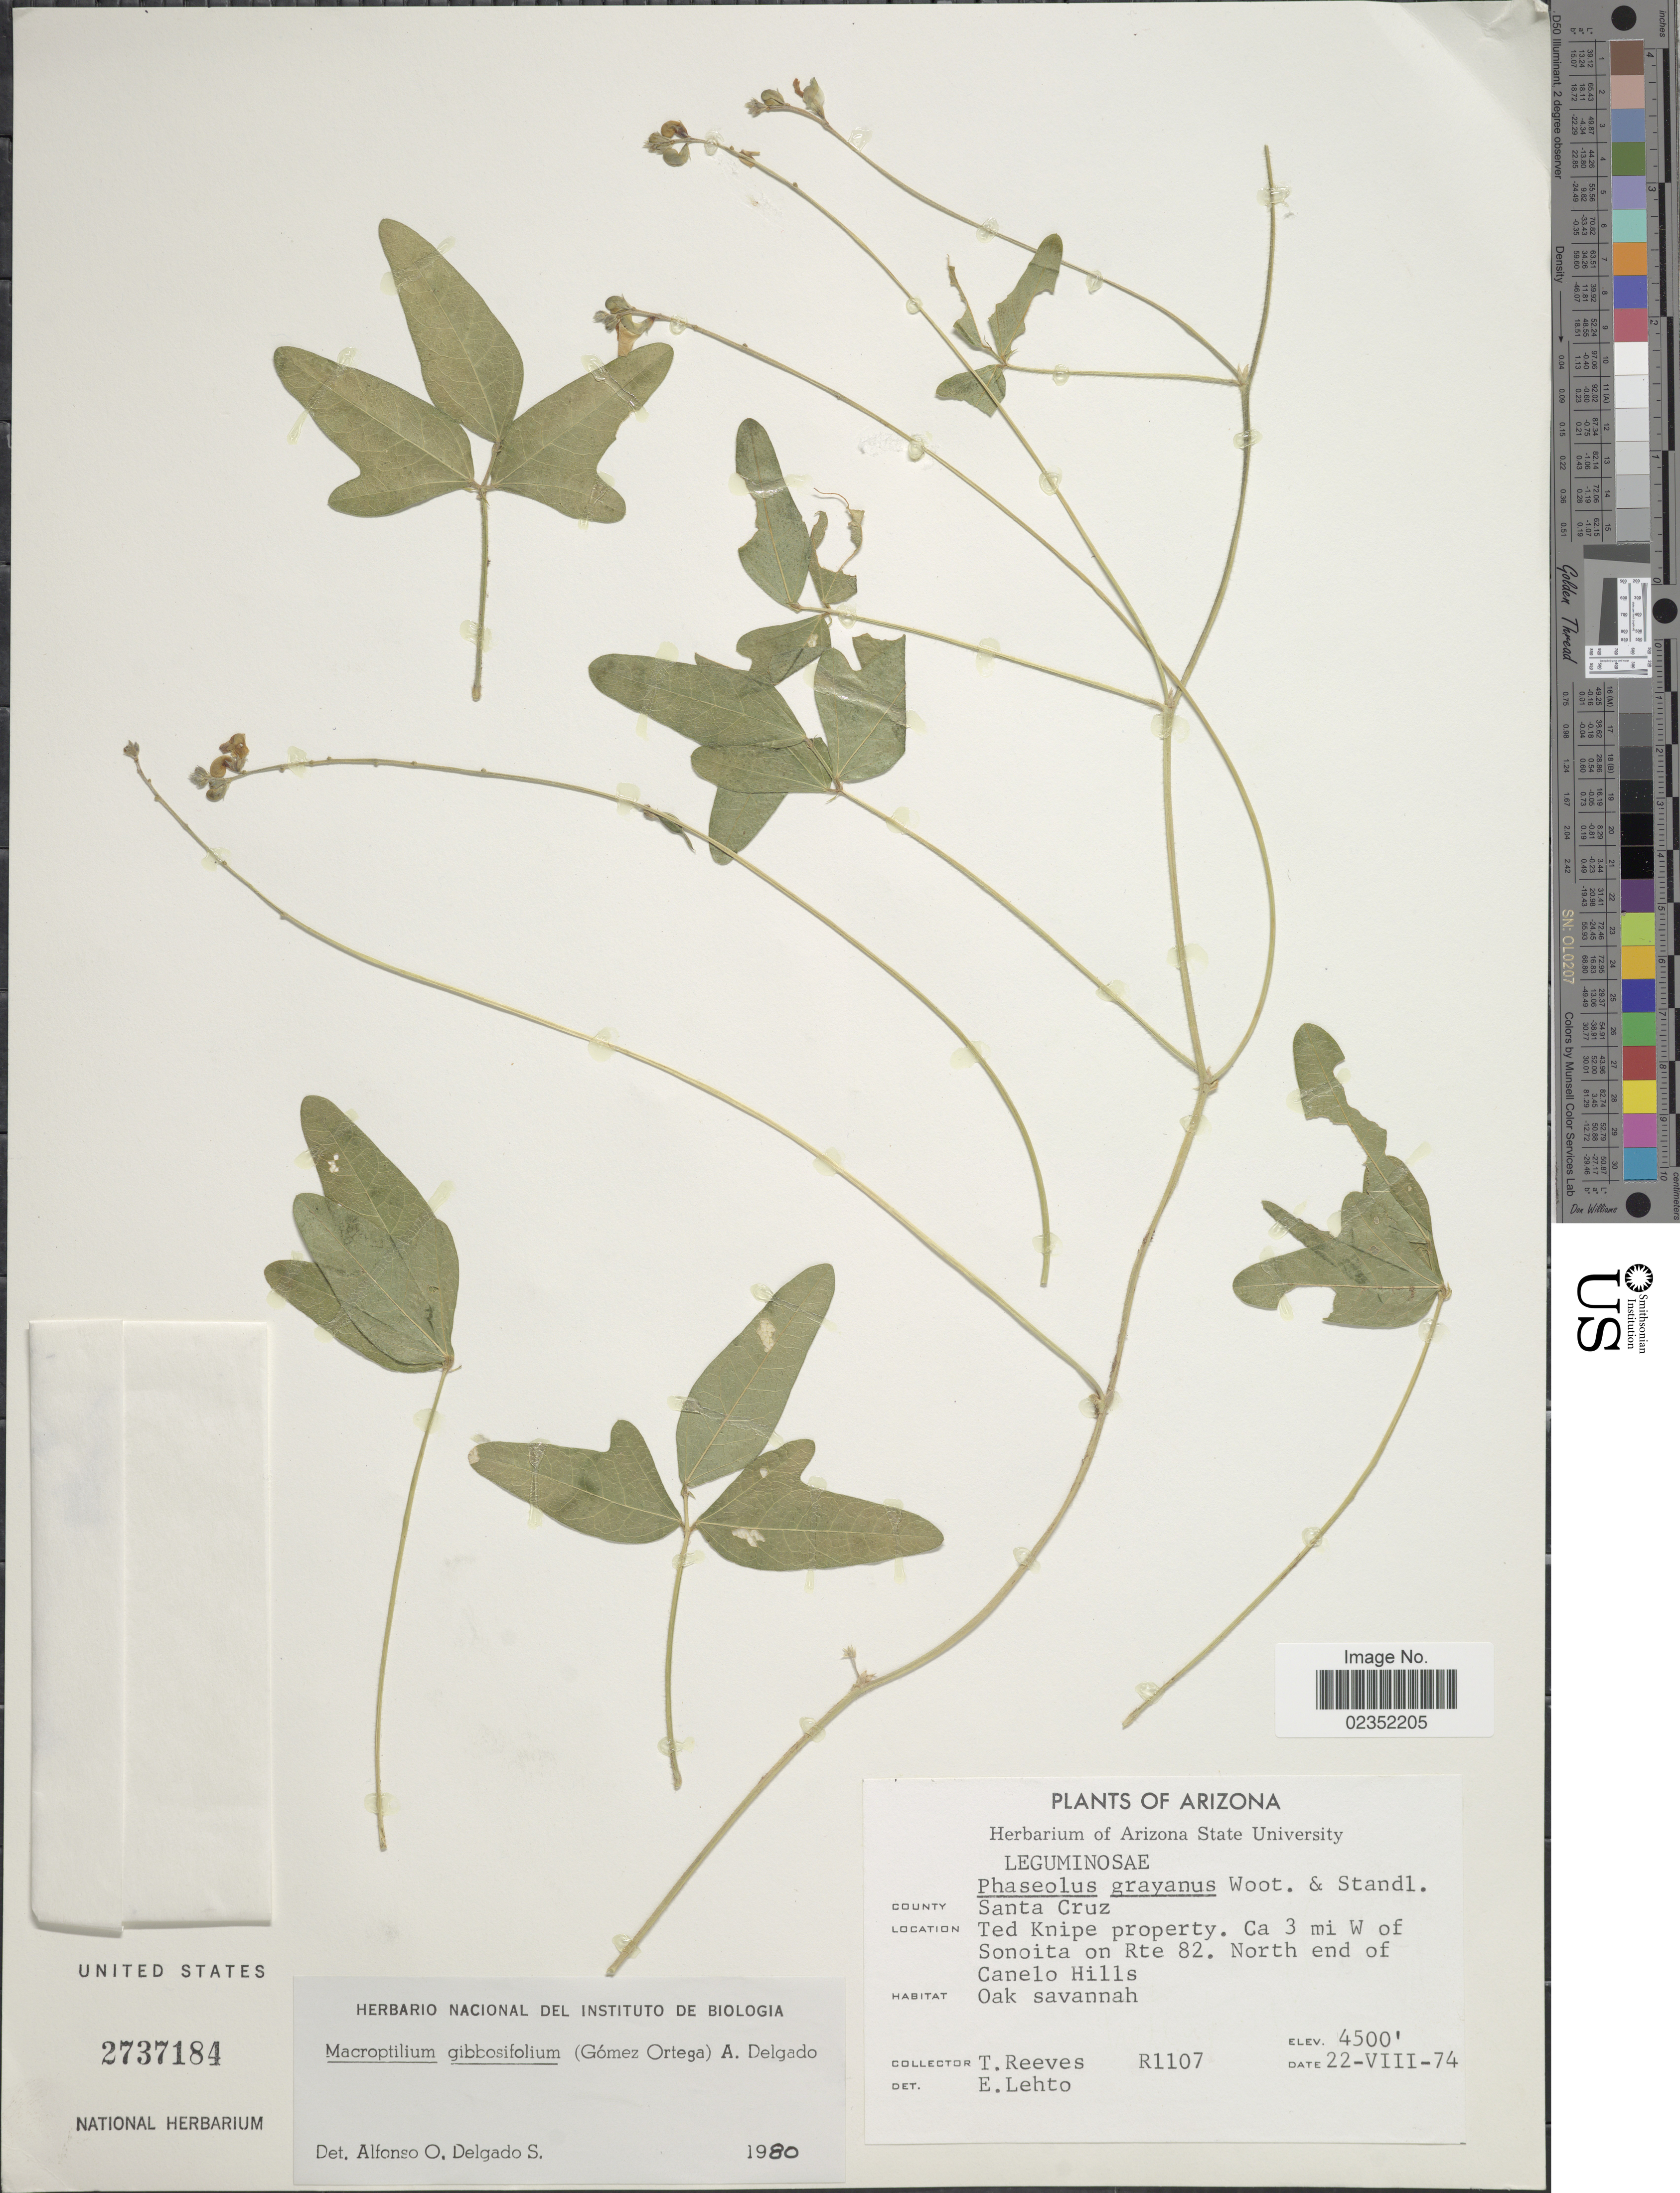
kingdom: Plantae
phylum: Tracheophyta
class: Magnoliopsida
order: Fabales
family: Fabaceae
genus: Macroptilium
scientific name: Macroptilium gibbosifolium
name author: (Ortega) A. Delgado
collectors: T. Reeves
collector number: R1107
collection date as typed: Transcribed d/m/y: 22/7/74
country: United States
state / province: Arizona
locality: County Santa Cruz. Ted Knipe property. Ca 3 mi W of Sonoita on Rte 82. North end of Canelo Hills. Oak savannah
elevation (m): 1372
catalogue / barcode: US 2737184